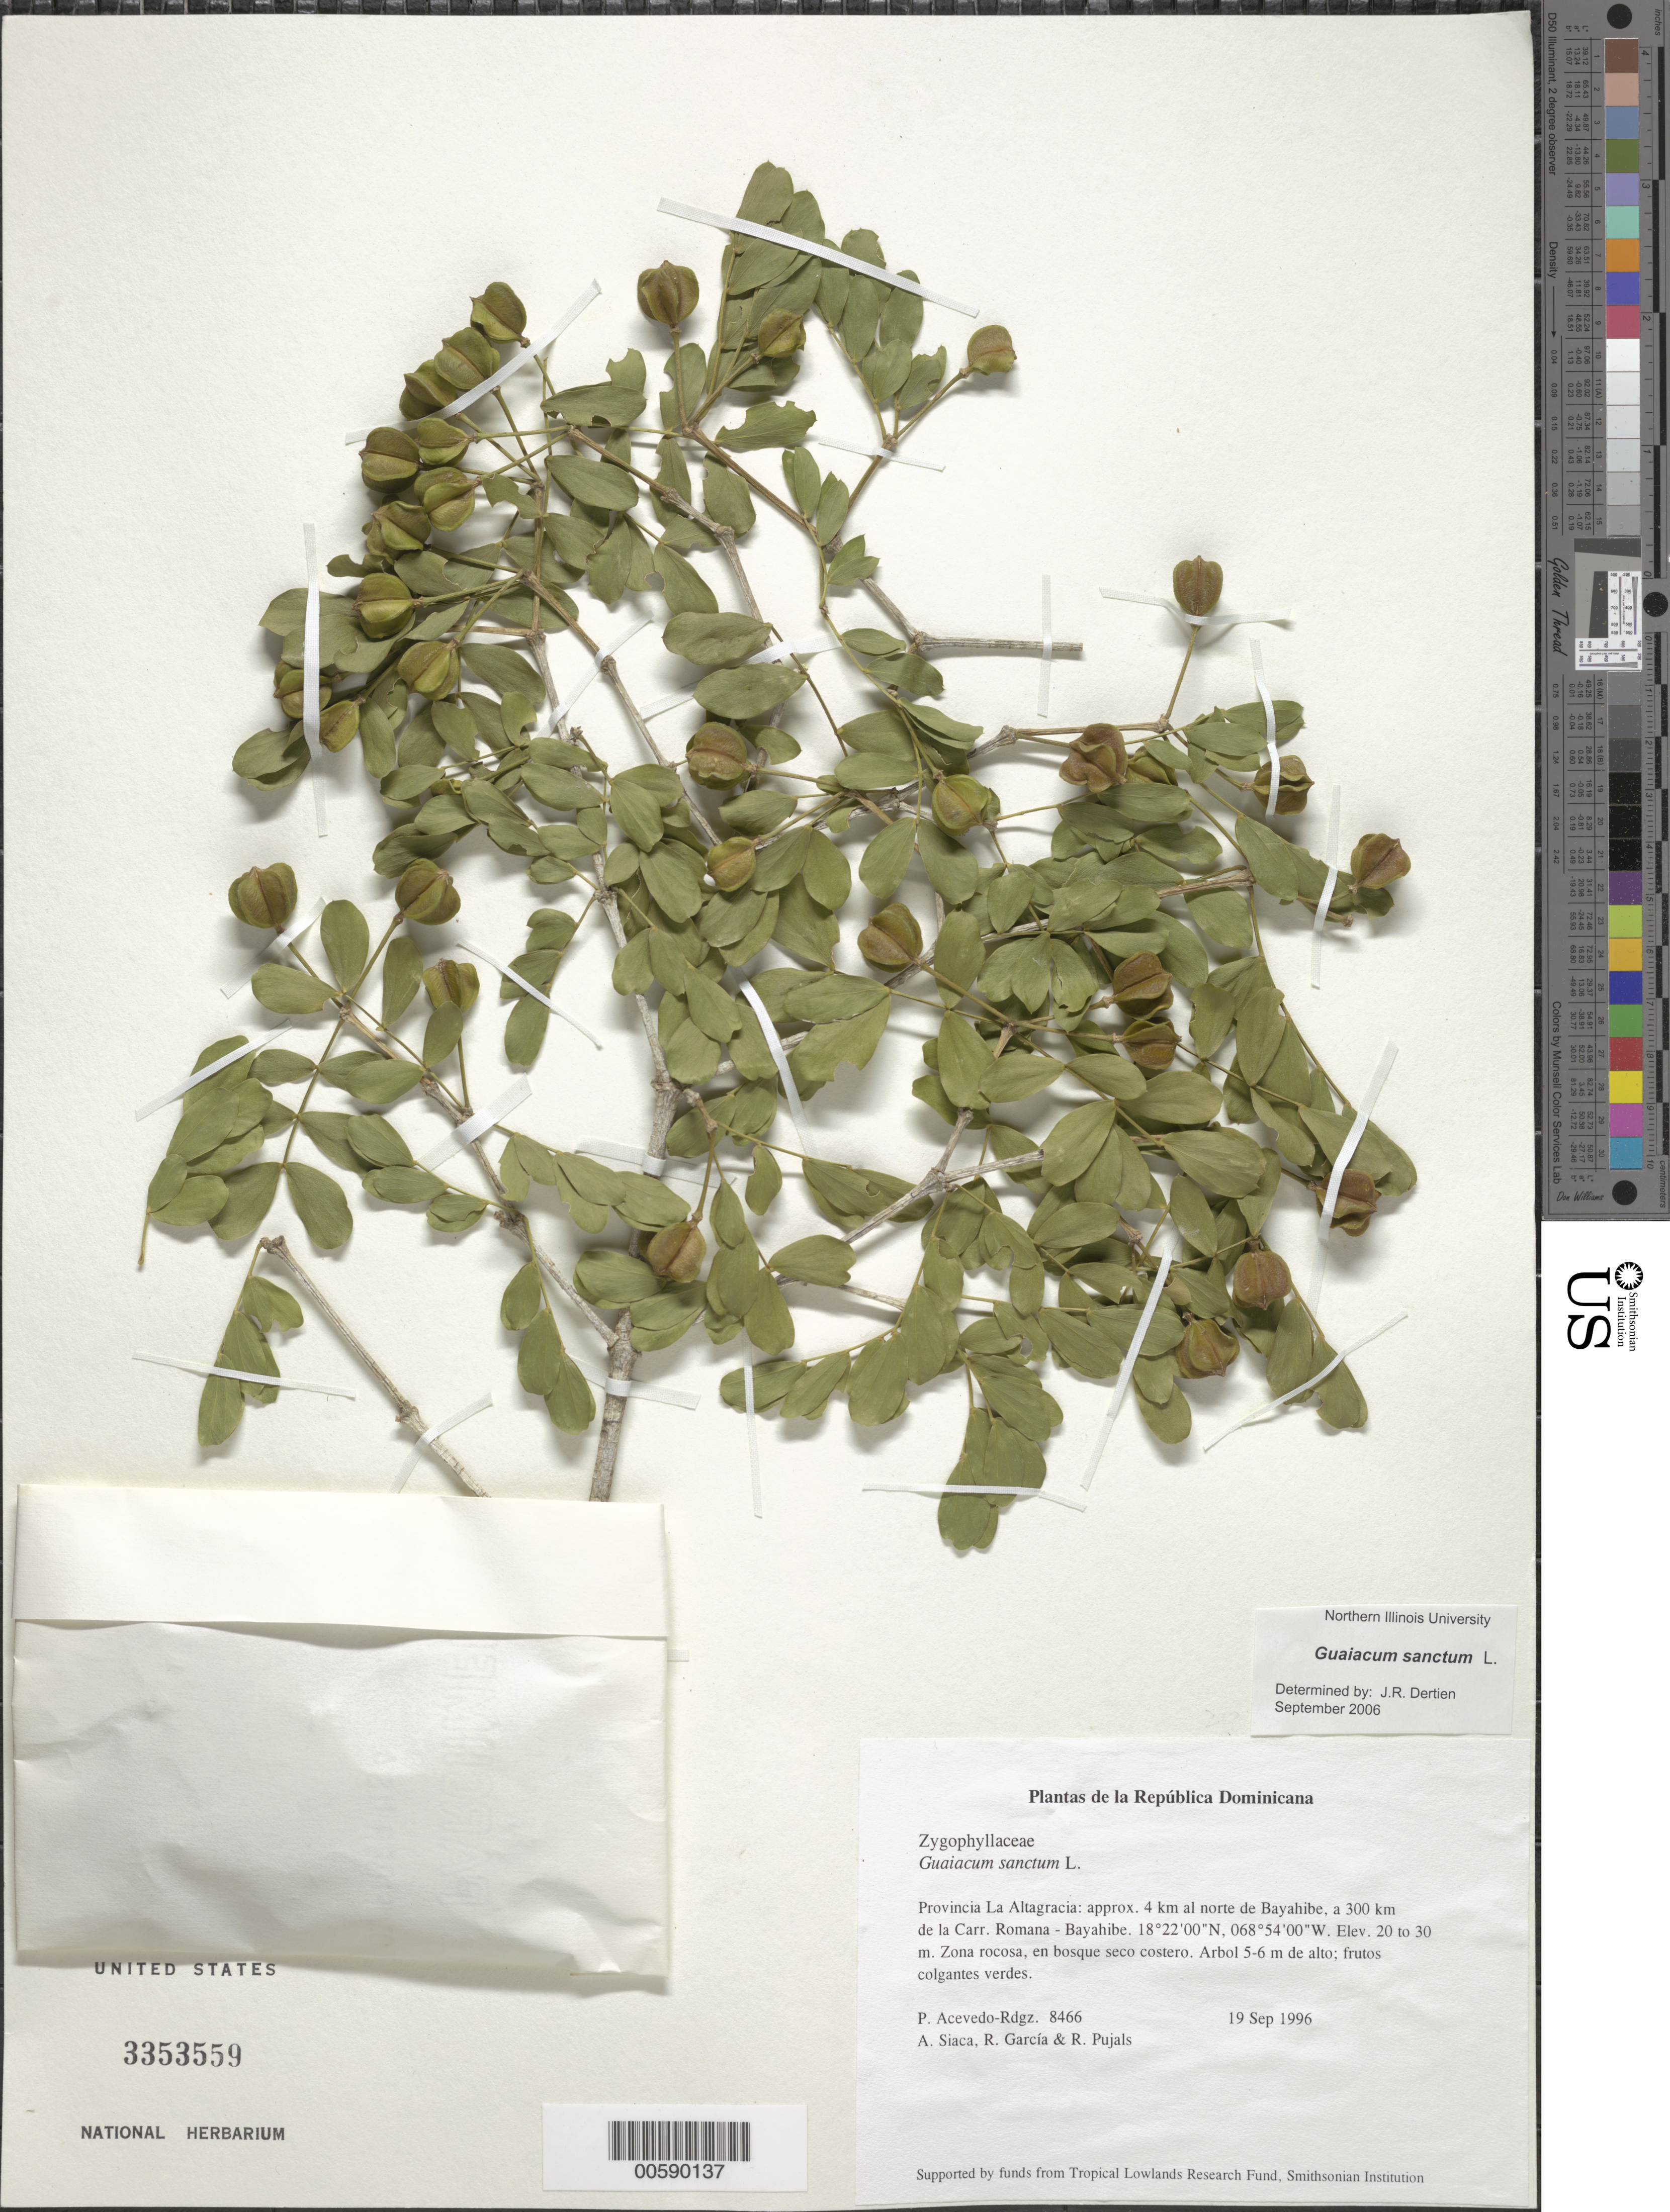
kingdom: Plantae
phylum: Tracheophyta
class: Magnoliopsida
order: Zygophyllales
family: Zygophyllaceae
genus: Guaiacum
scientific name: Guaiacum sanctum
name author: L.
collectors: P. Acevedo-Rodr., A. Siaca, R. G. García & R. Pujals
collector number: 8466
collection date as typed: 19 Sep 1996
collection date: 1996-09-19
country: Dominican Republic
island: Hispaniola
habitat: Zona rocosa, en bosqueseco costero.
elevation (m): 20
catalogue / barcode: US 3353559